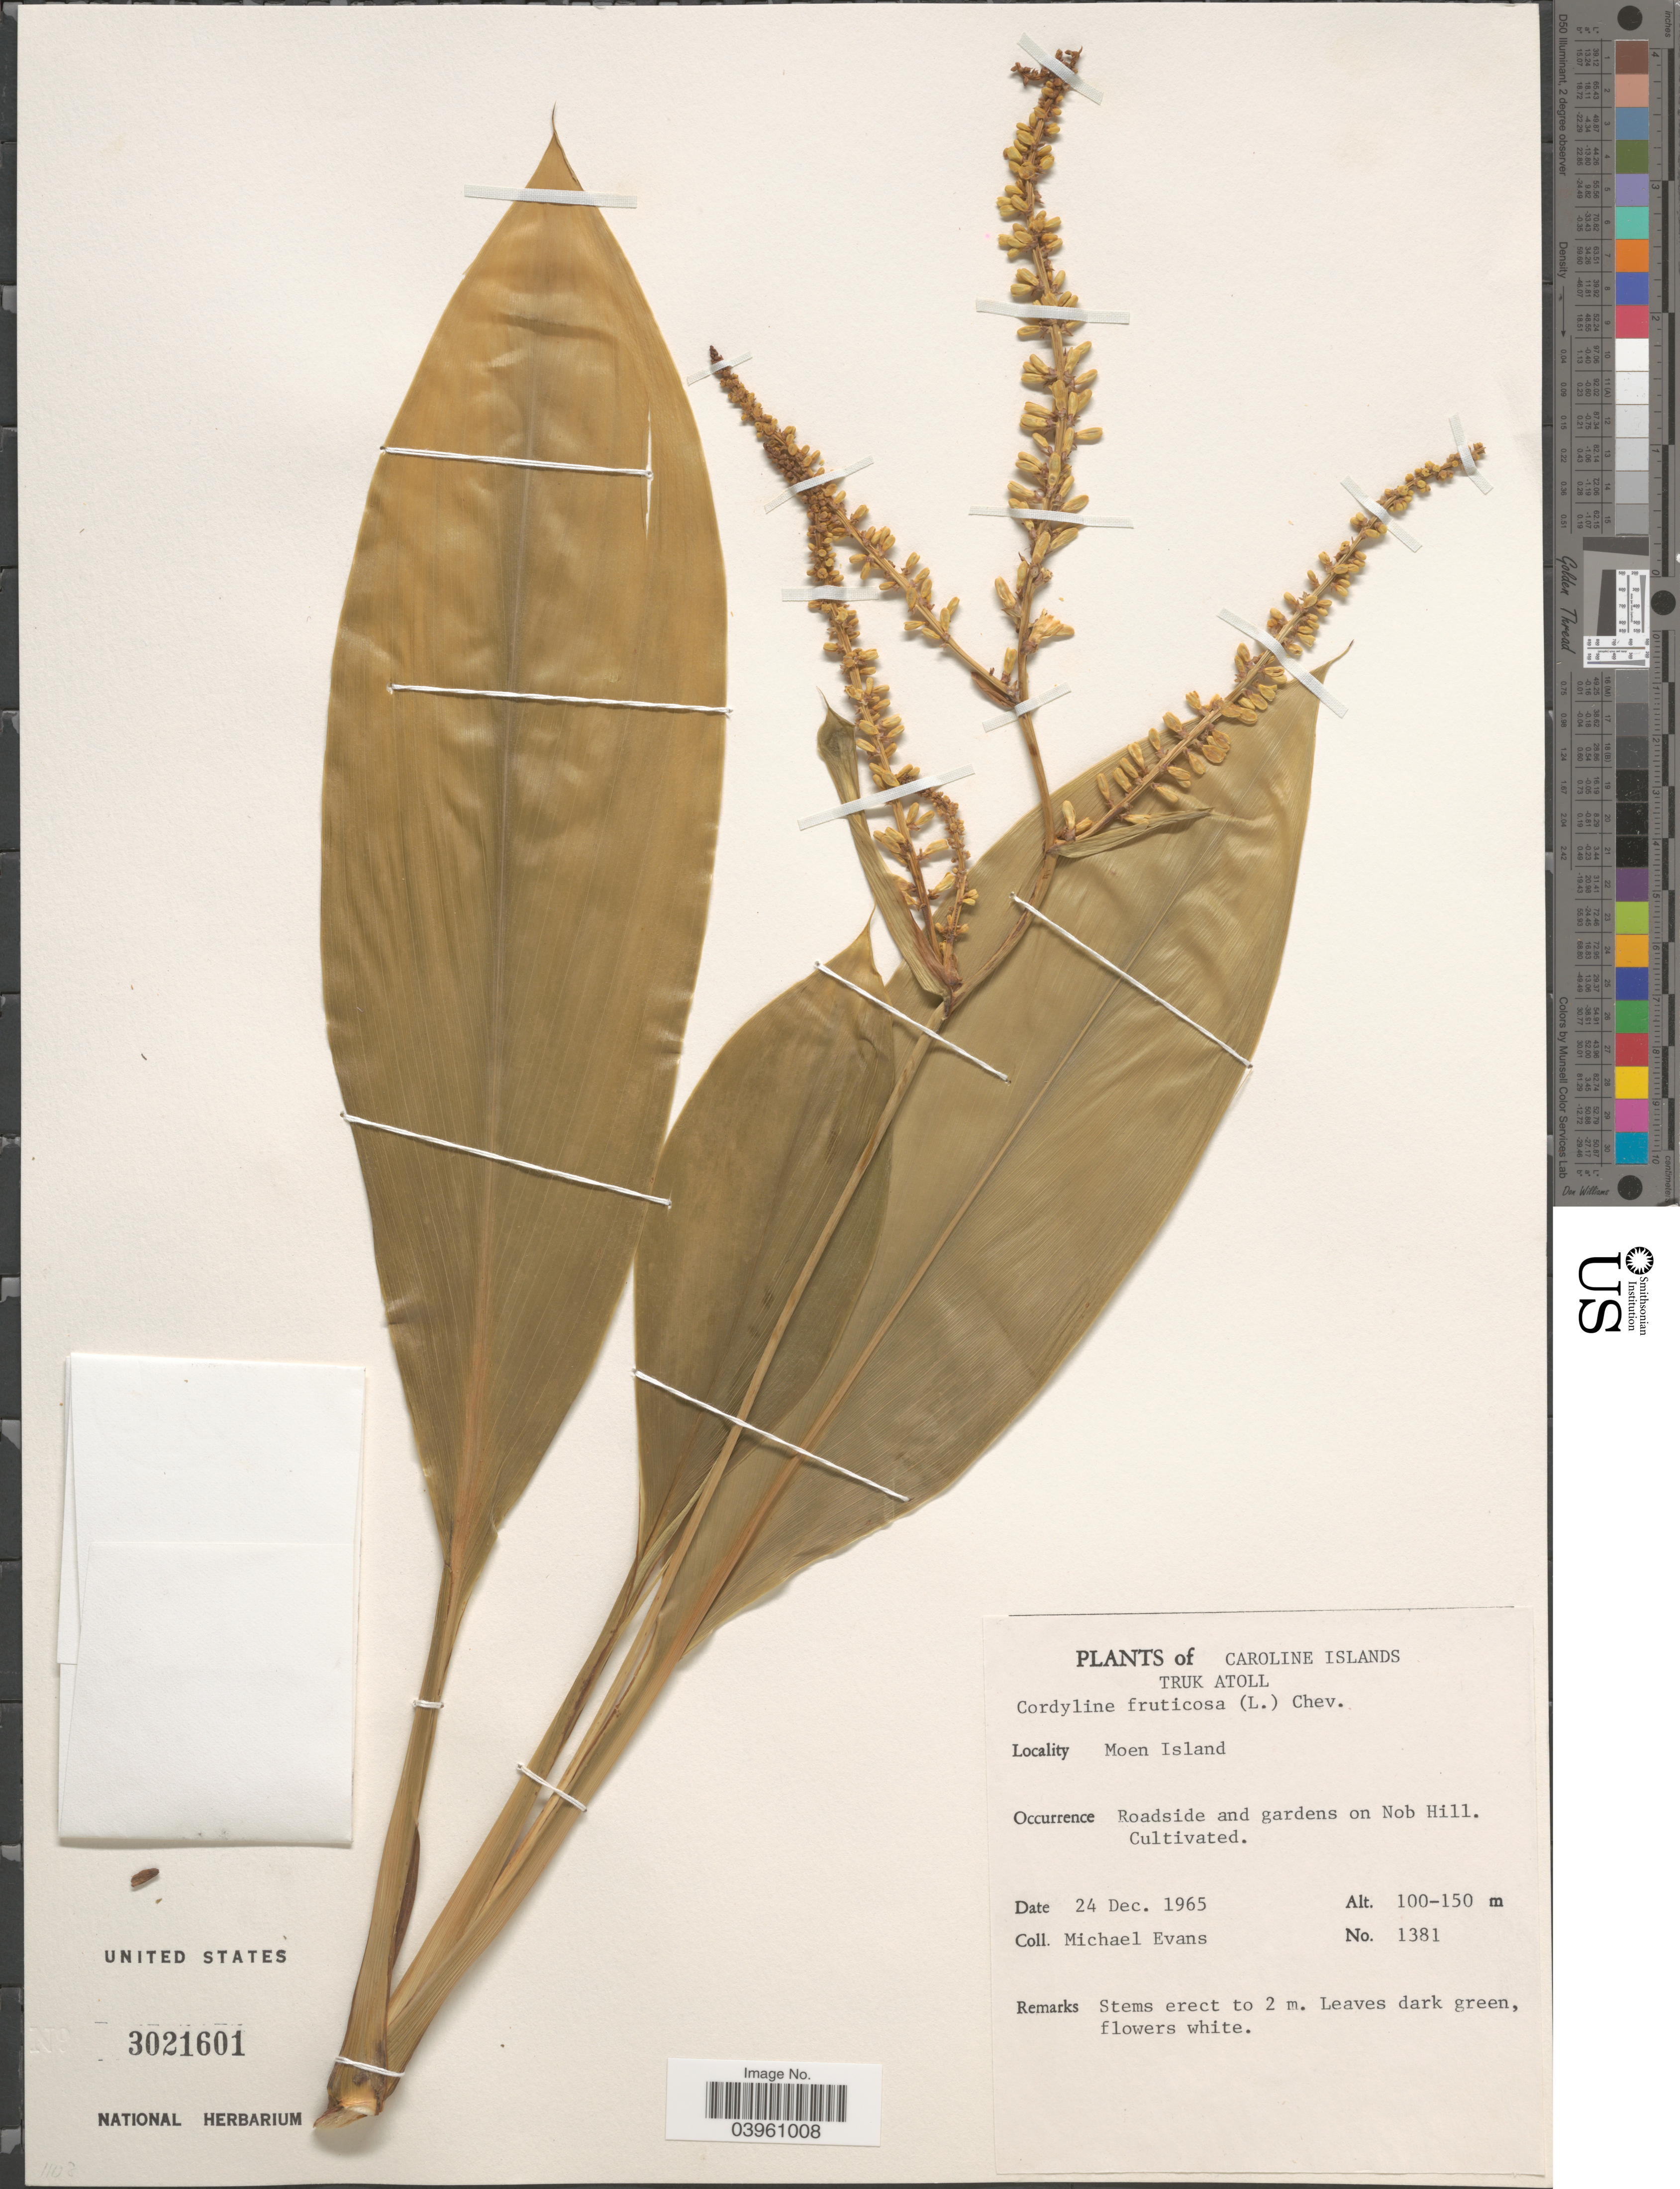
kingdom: Plantae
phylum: Tracheophyta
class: Liliopsida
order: Asparagales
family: Asparagaceae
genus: Cordyline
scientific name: Cordyline fruticosa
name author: (L.) A. Chev.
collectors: M. Evans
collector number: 1381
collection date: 1965-12-24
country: Micronesia, Federated States of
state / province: Truk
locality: Caroline Islands. Truk Atoll. Moen Island. Roadside and gardens on Nob Hill.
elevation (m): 100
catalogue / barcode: US 3021601